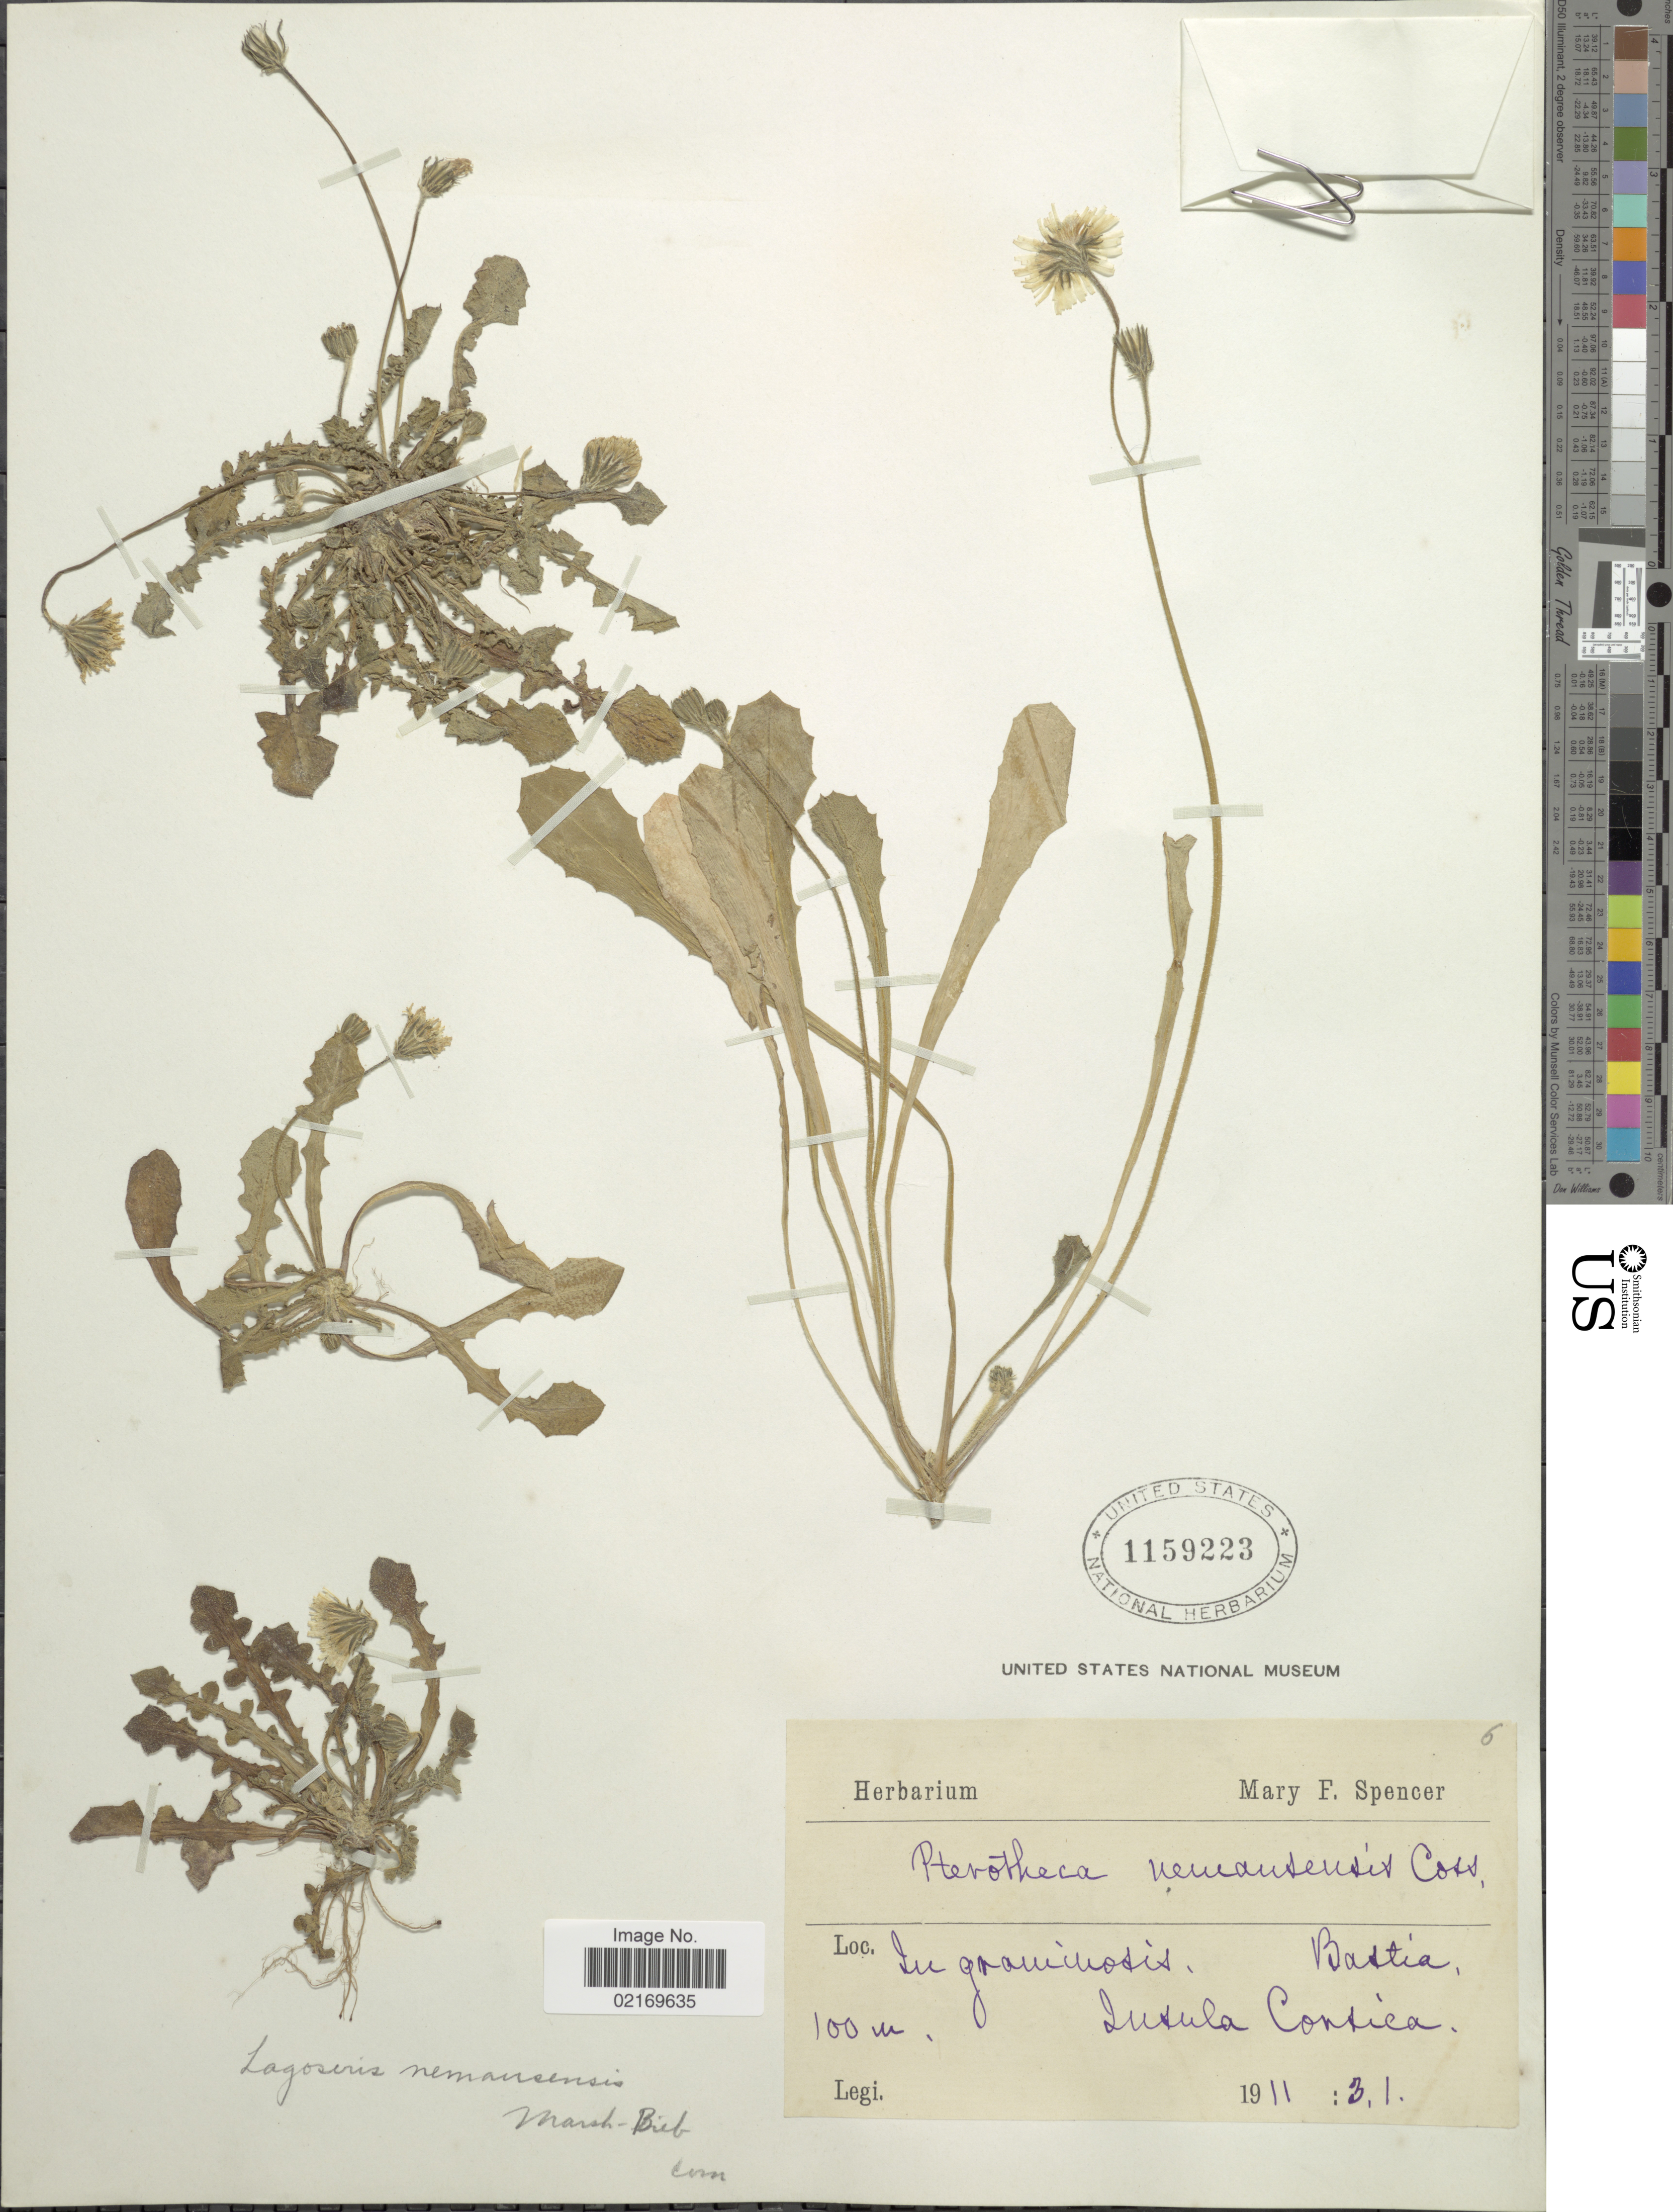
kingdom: Plantae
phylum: Tracheophyta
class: Magnoliopsida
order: Asterales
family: Asteraceae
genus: Crepis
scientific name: Crepis sancta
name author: (L.) Bornm.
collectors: M. Spencer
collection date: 1911-03-01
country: France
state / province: Corsica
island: Corse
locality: Bastia, Insuola Corsica [interpreted]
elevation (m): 100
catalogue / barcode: US 1159223